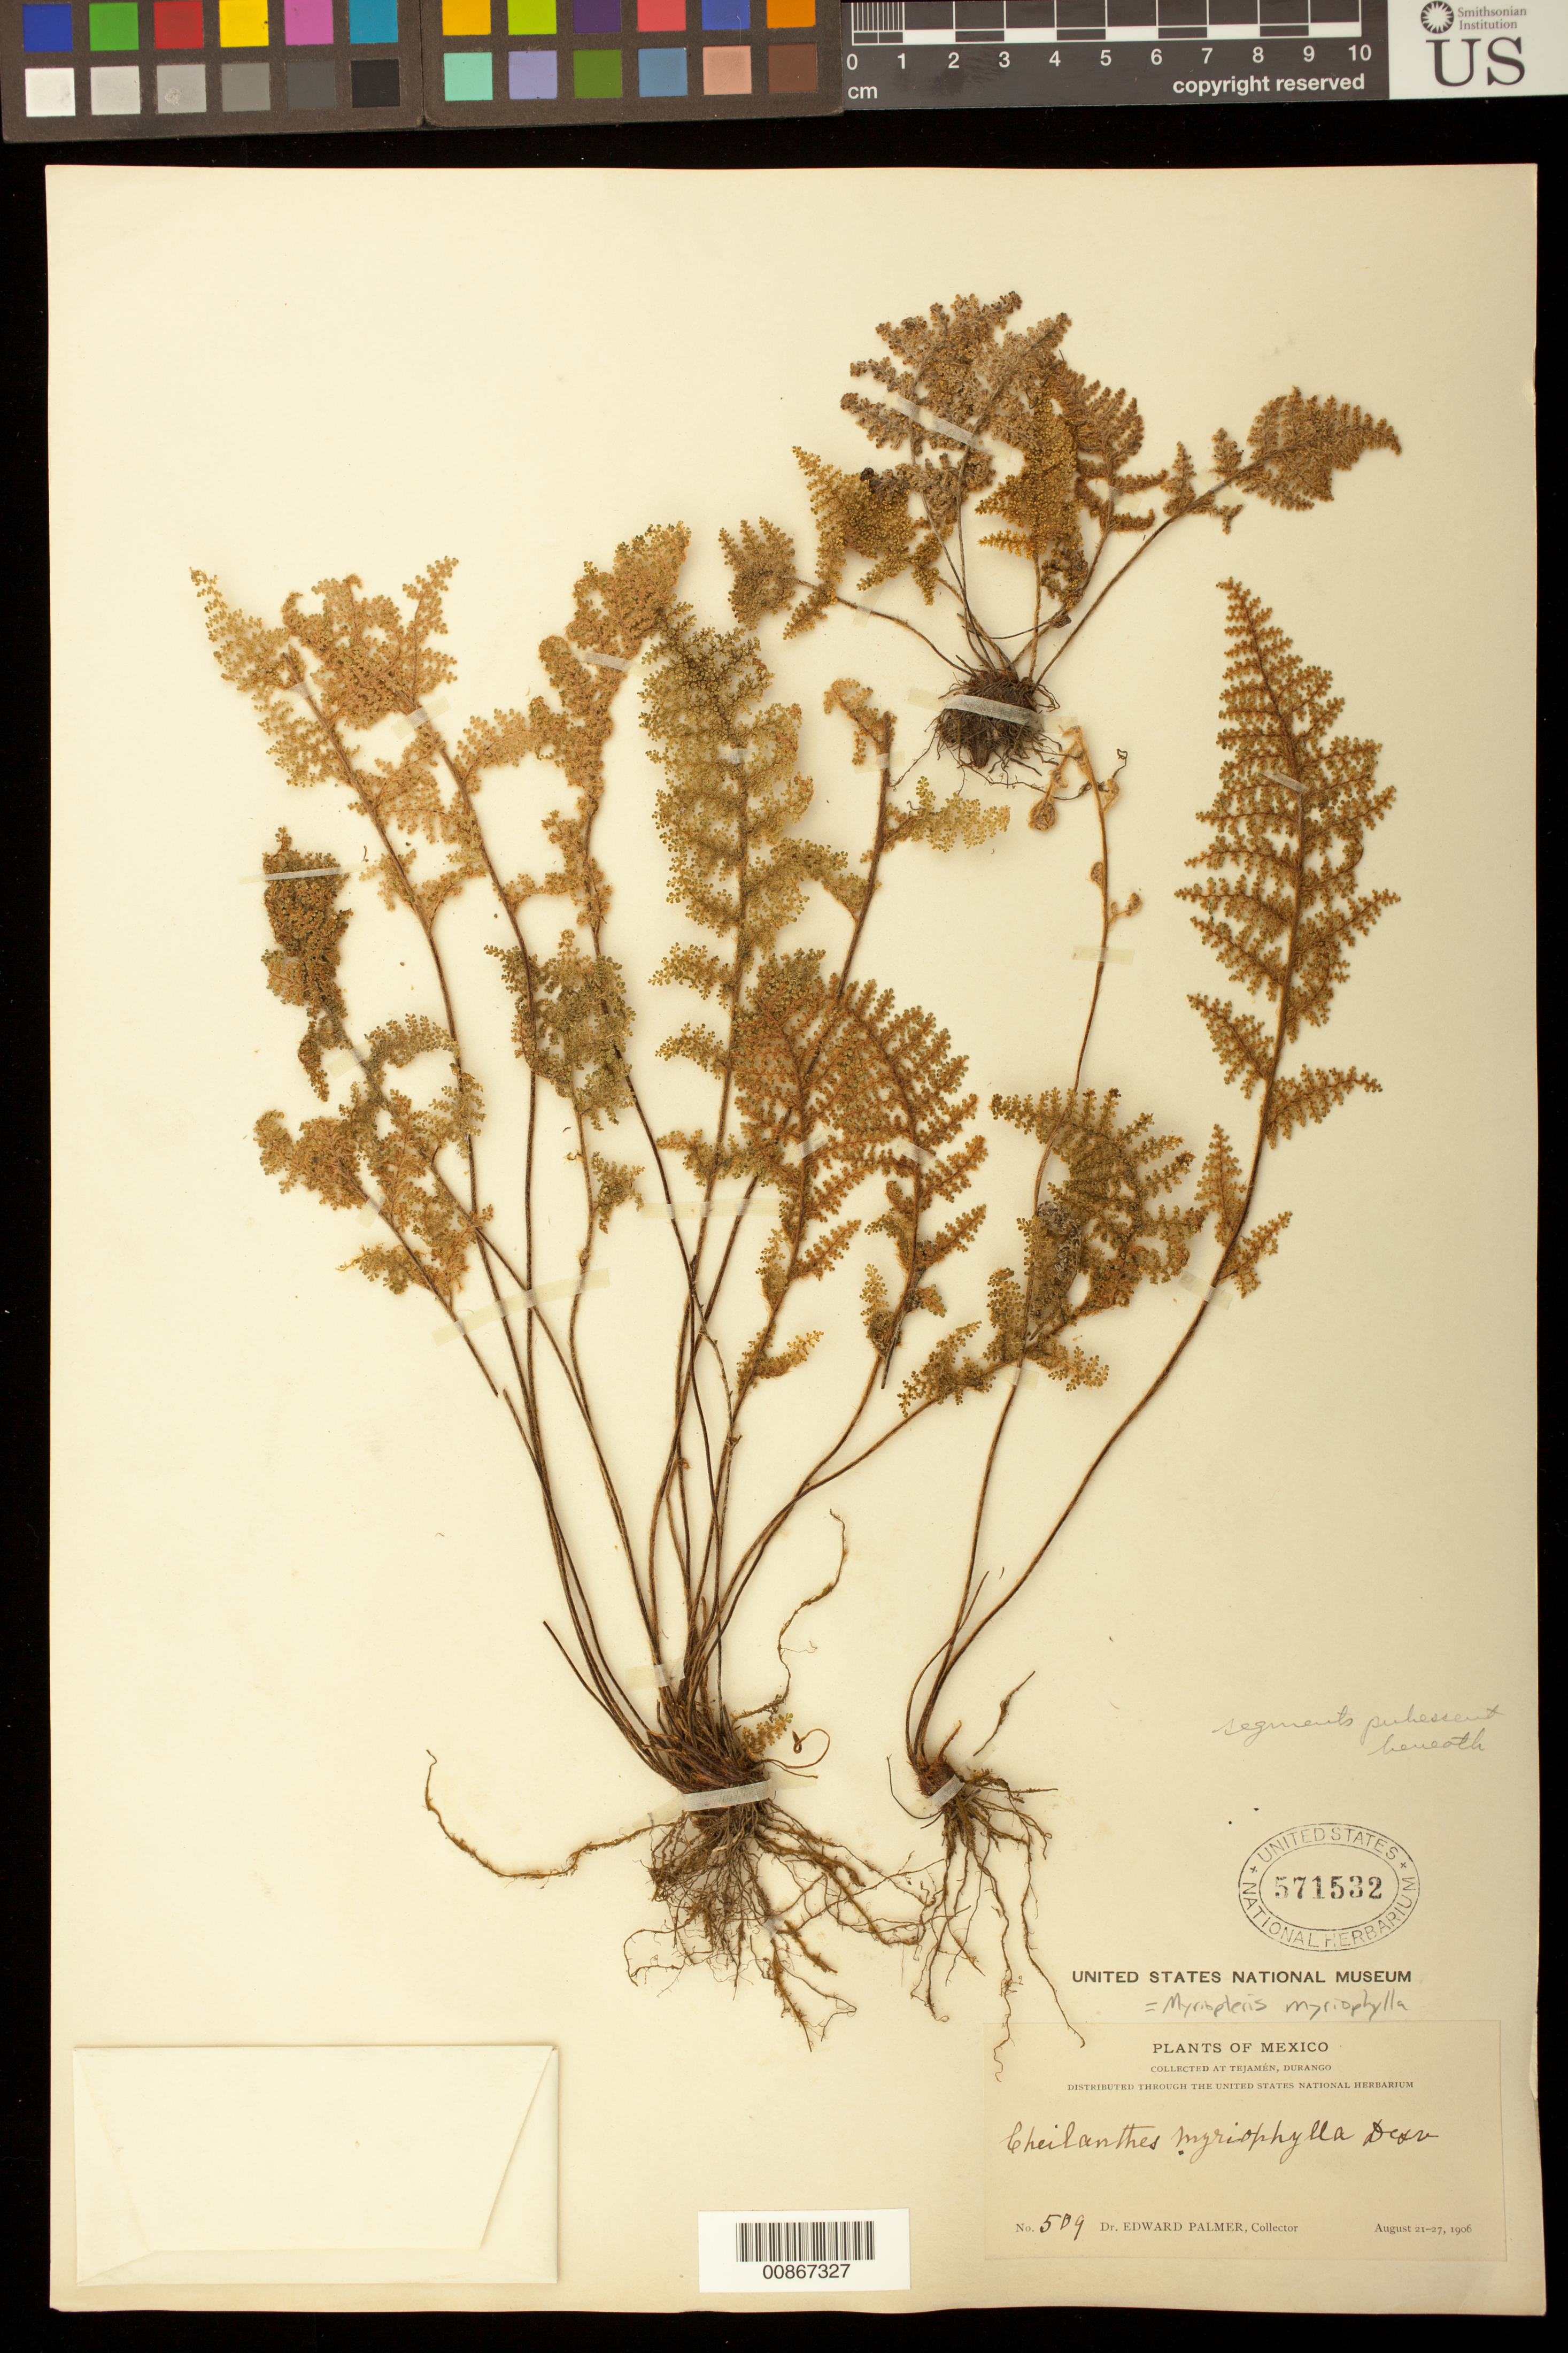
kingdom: Plantae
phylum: Tracheophyta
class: Polypodiopsida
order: Polypodiales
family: Pteridaceae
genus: Myriopteris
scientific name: Myriopteris microphylla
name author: (Sw.) Grusz & Windham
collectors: E. Palmer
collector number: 509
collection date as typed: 21 Aug 1906 to 27 Aug 1906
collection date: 1906-08-21/1906-08-27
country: Mexico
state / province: Durango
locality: Tejamén, Durango.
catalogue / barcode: US 571532